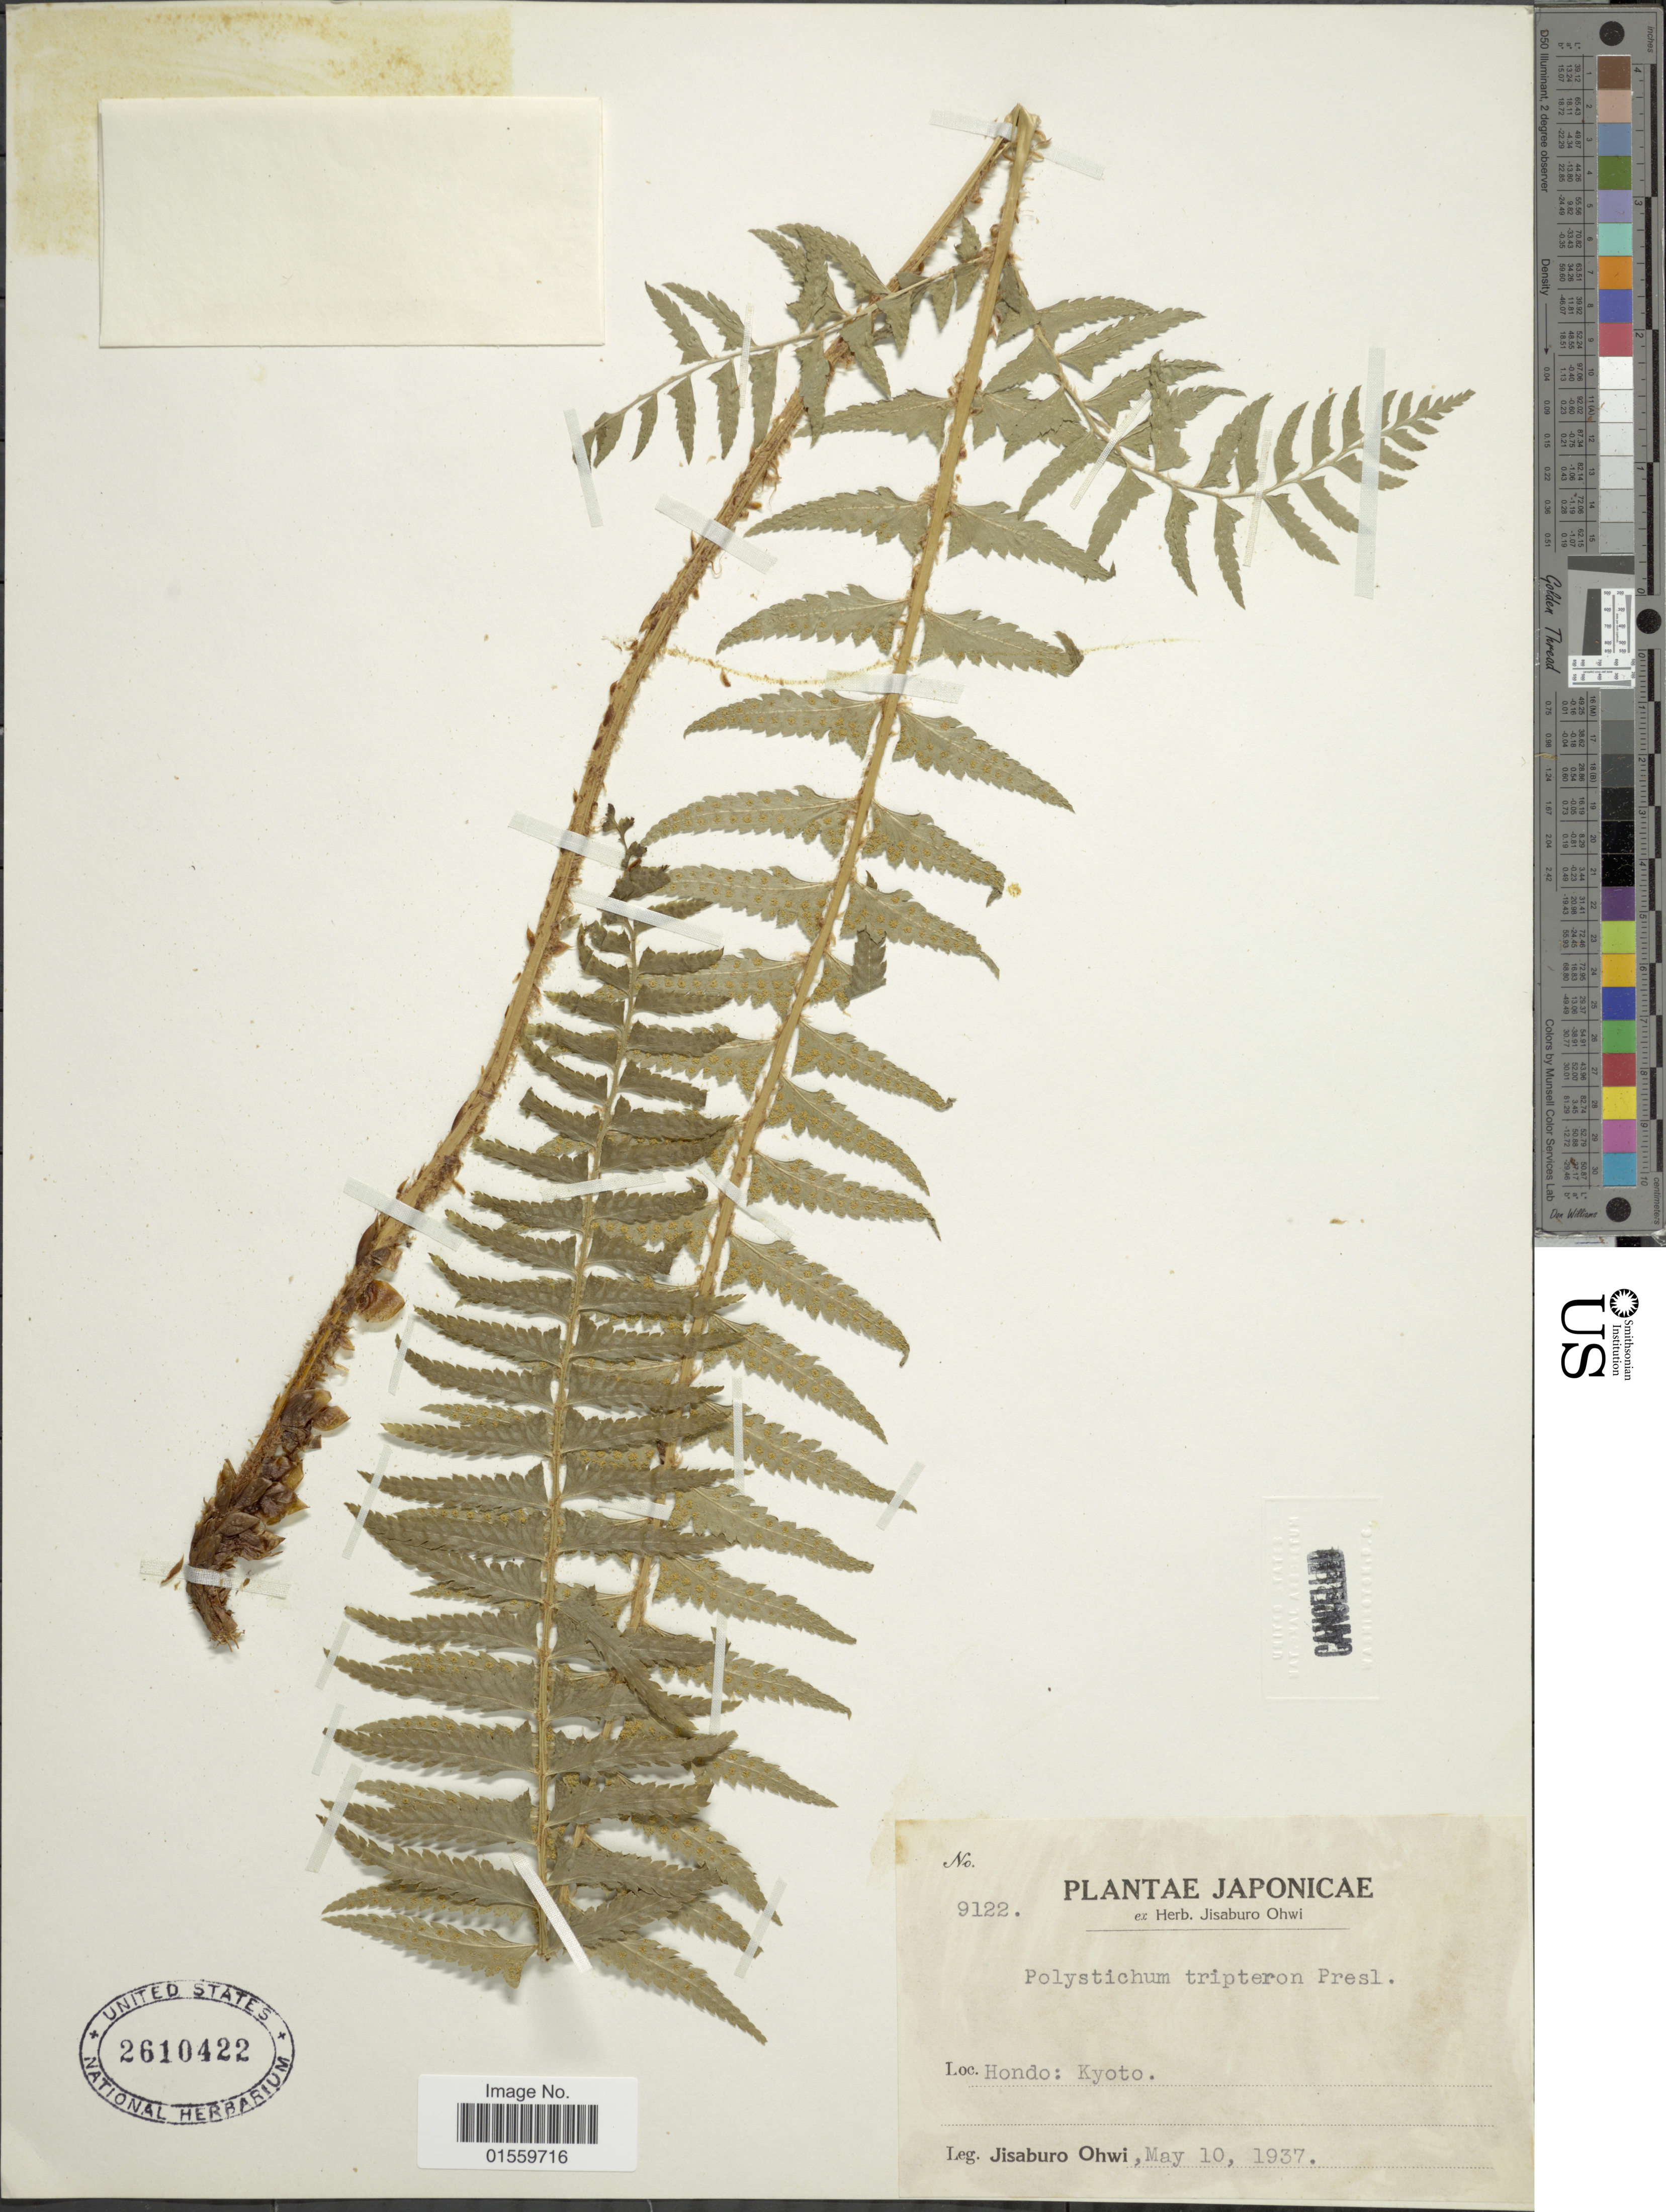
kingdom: Plantae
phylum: Tracheophyta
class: Polypodiopsida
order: Polypodiales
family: Dryopteridaceae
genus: Polystichum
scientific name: Polystichum tripteron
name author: (Kunze) C. Presl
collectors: J. Ohwi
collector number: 9122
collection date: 1937-05-10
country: Japan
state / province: Kyoto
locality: Japonicae, Hondo: Kyoto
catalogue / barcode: US 2610422